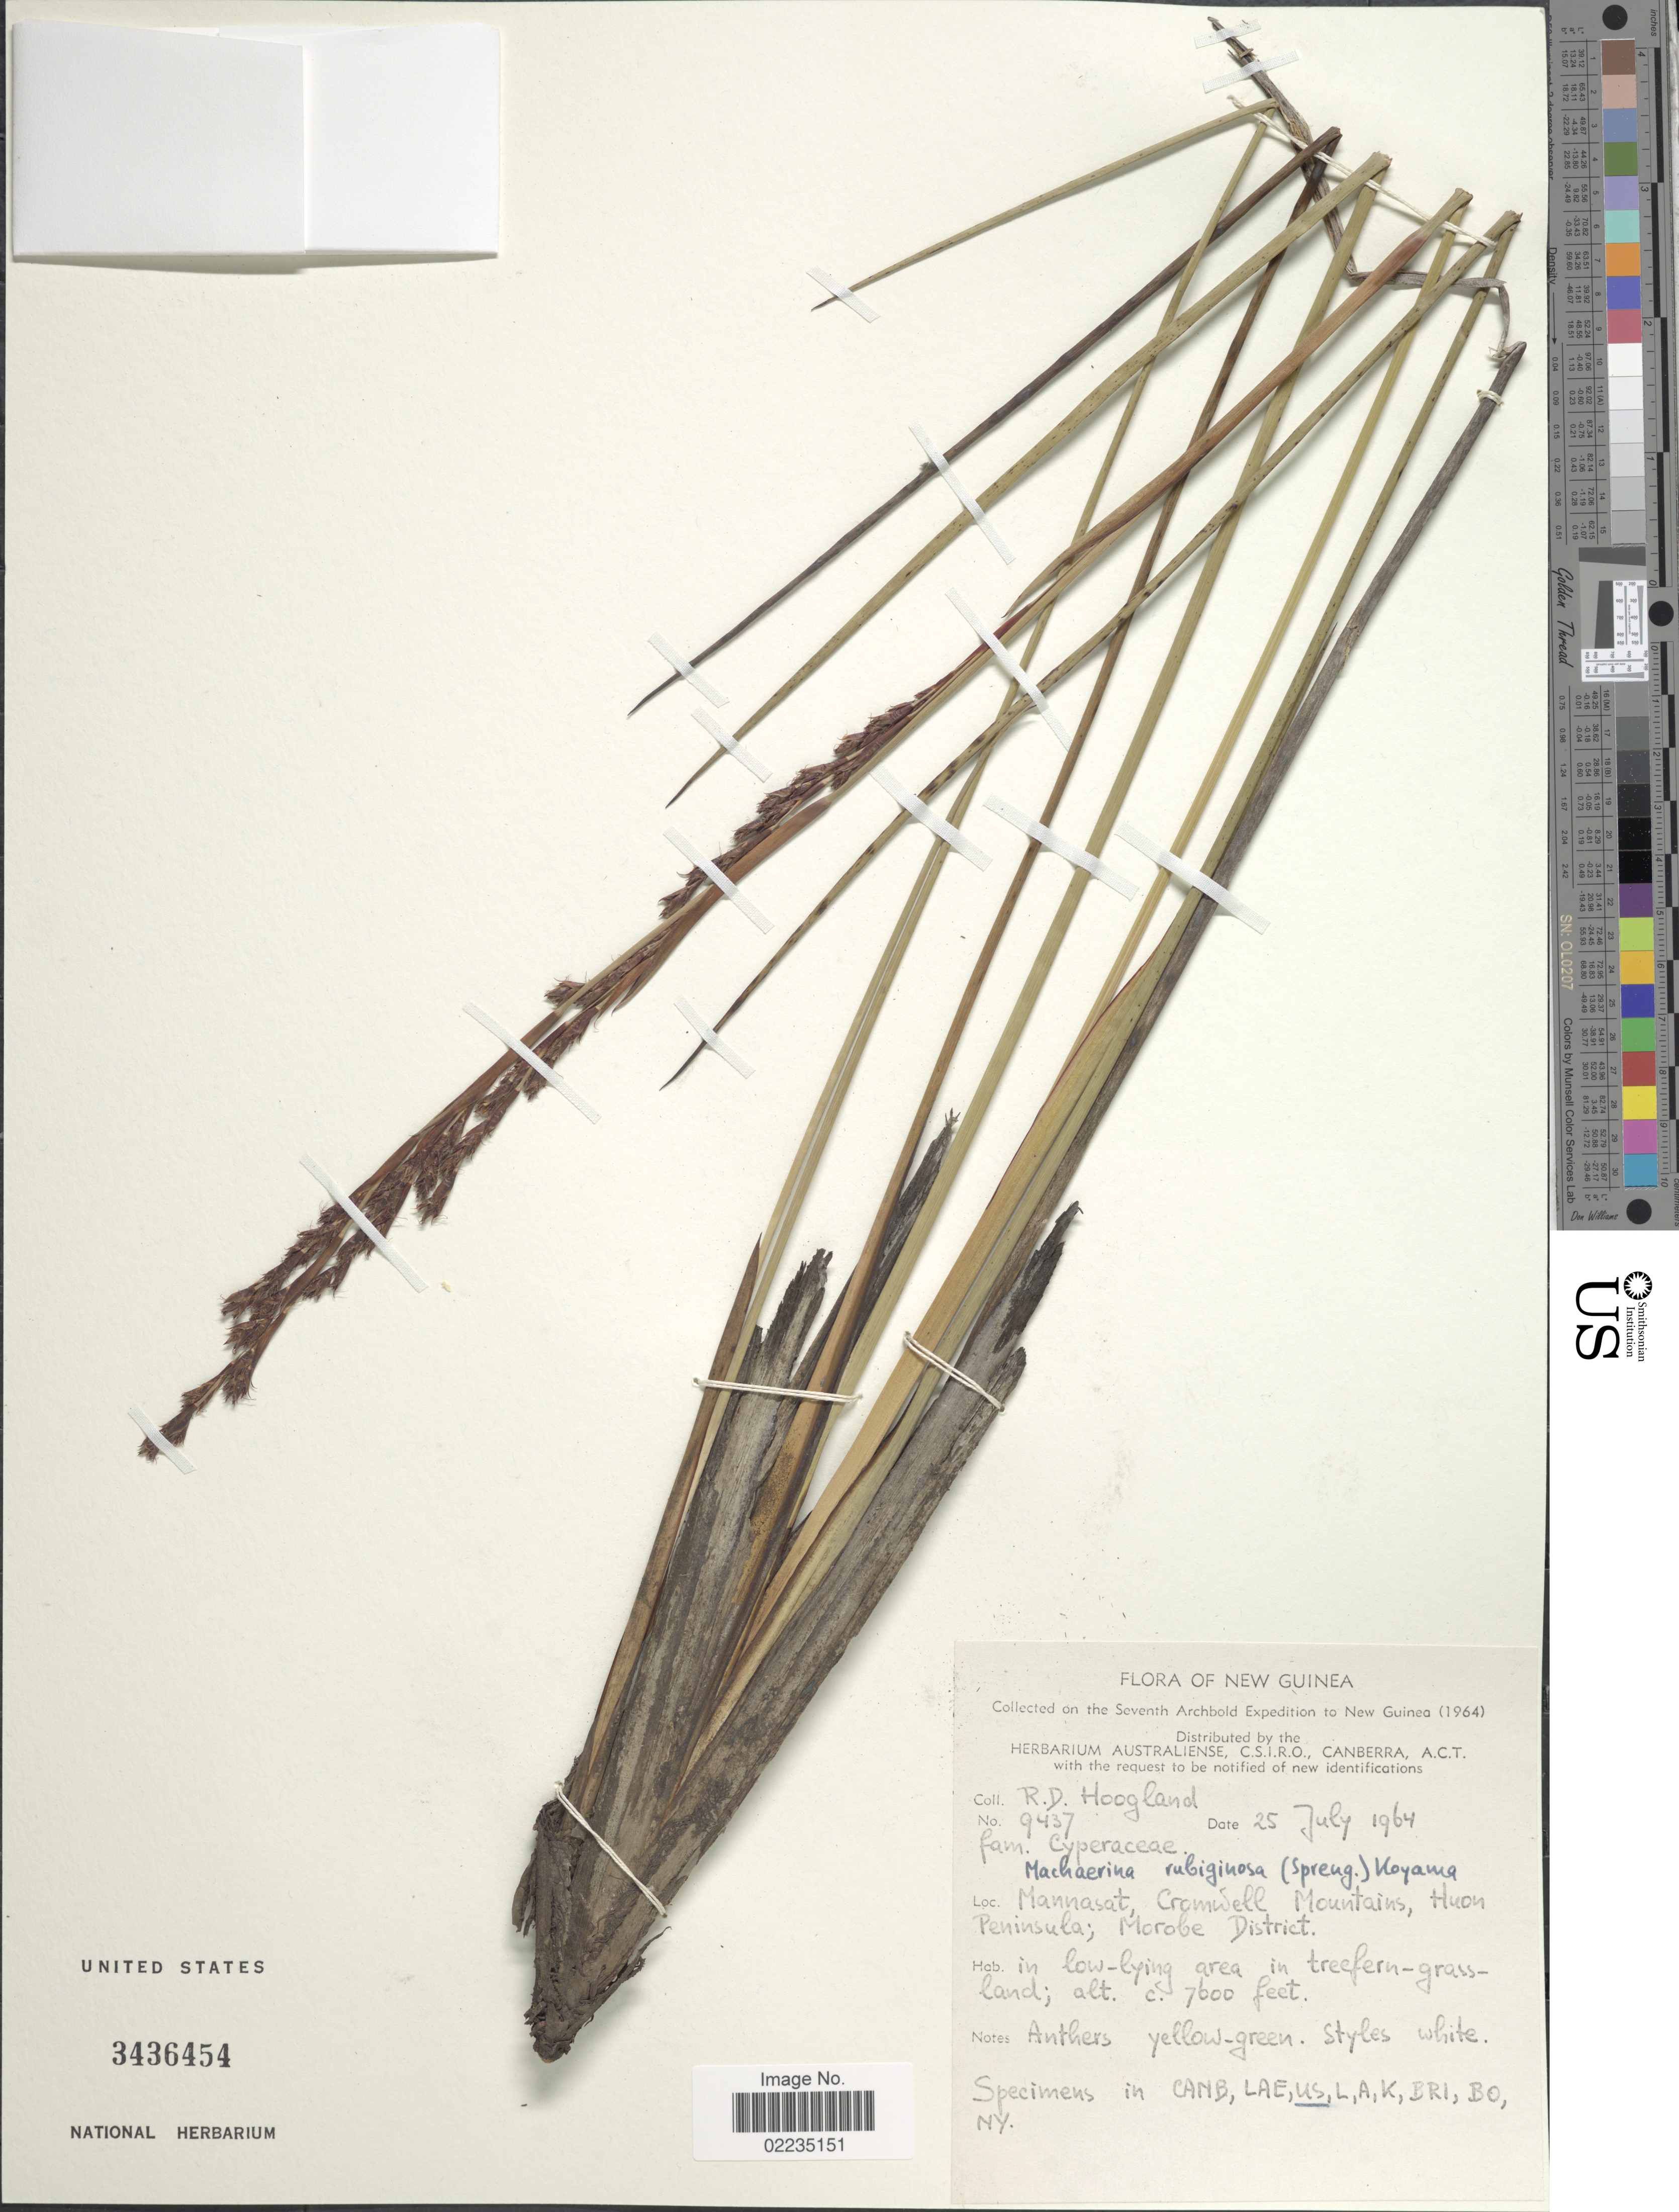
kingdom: Plantae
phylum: Tracheophyta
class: Liliopsida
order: Poales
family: Cyperaceae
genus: Machaerina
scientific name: Machaerina rubiginosa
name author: (Spreng.) T. Koyama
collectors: R. D. Hoogland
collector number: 9437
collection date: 1964-07-25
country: Papua New Guinea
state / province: Morobe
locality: Mannasat, Cromwell Mountains, Huan Peninsula, Morobe District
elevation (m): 2316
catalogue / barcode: US 3436454